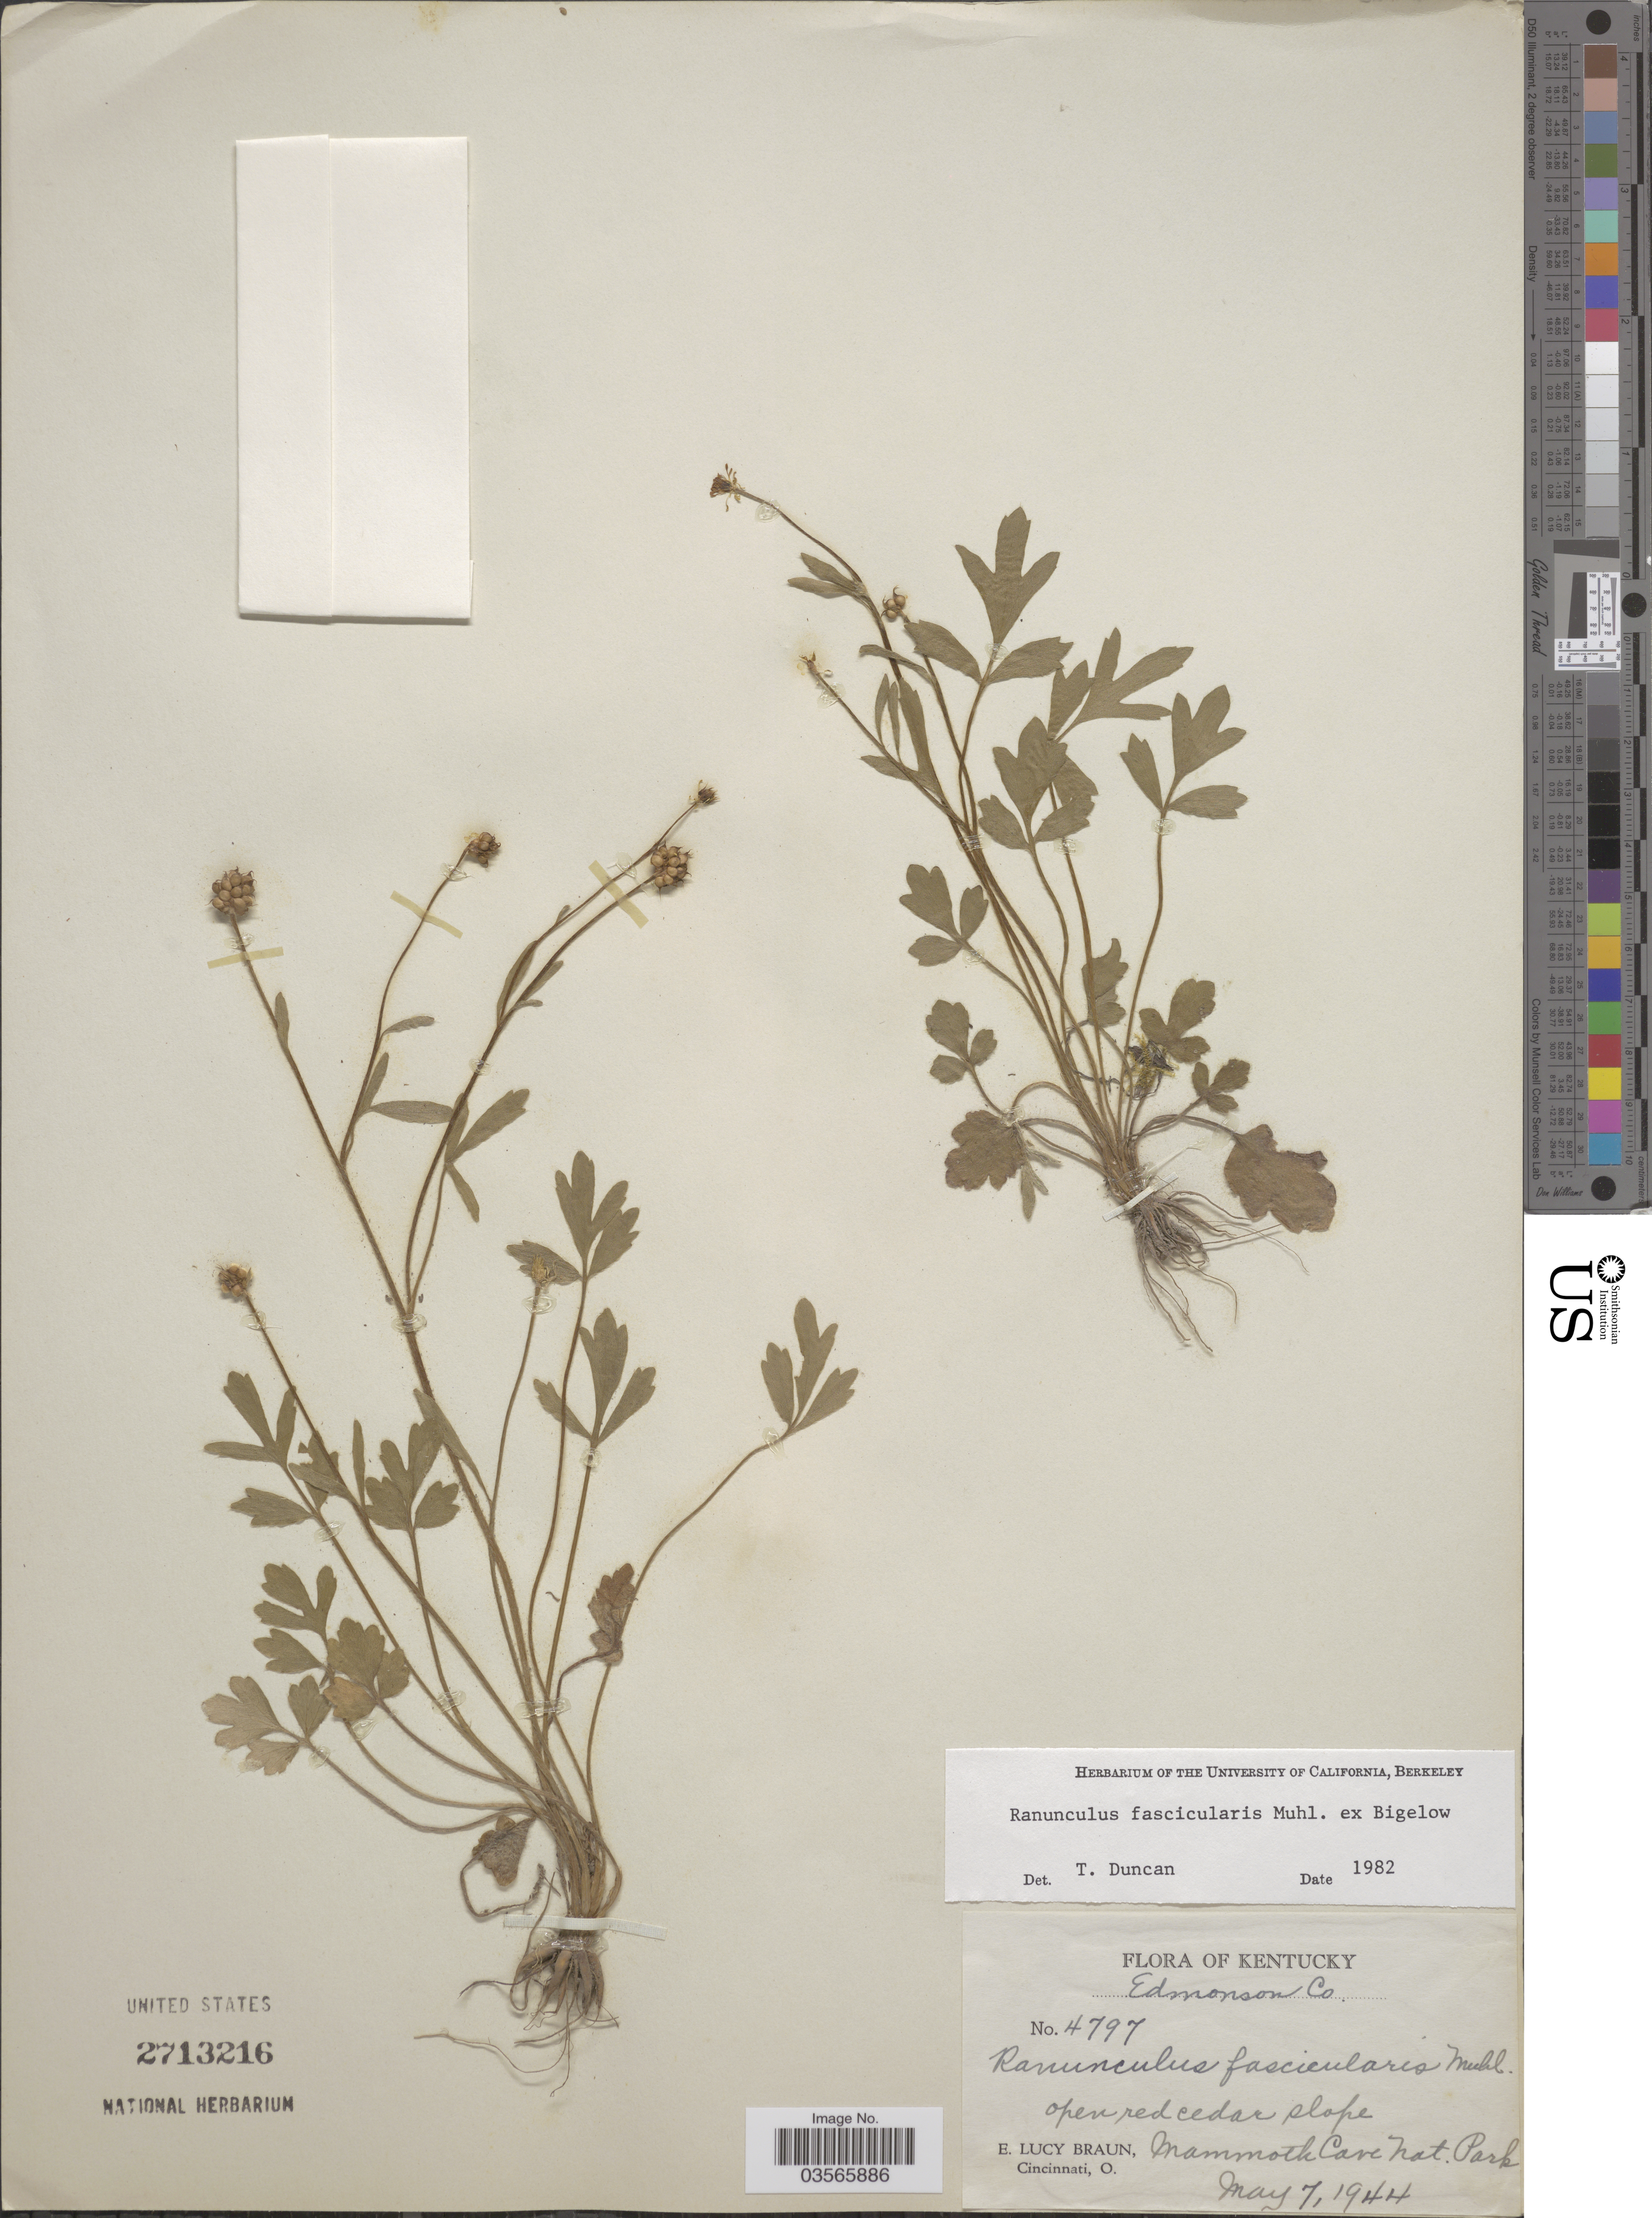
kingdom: Plantae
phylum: Tracheophyta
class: Magnoliopsida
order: Ranunculales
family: Ranunculaceae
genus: Ranunculus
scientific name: Ranunculus fascicularis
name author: Muhl. ex Bigelow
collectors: E. L. Braun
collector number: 4797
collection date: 1944-05-07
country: United States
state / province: Kentucky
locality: Edmonson Co. Open red cedar slope Mammoth Cave Nat. Park.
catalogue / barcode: US 2713216